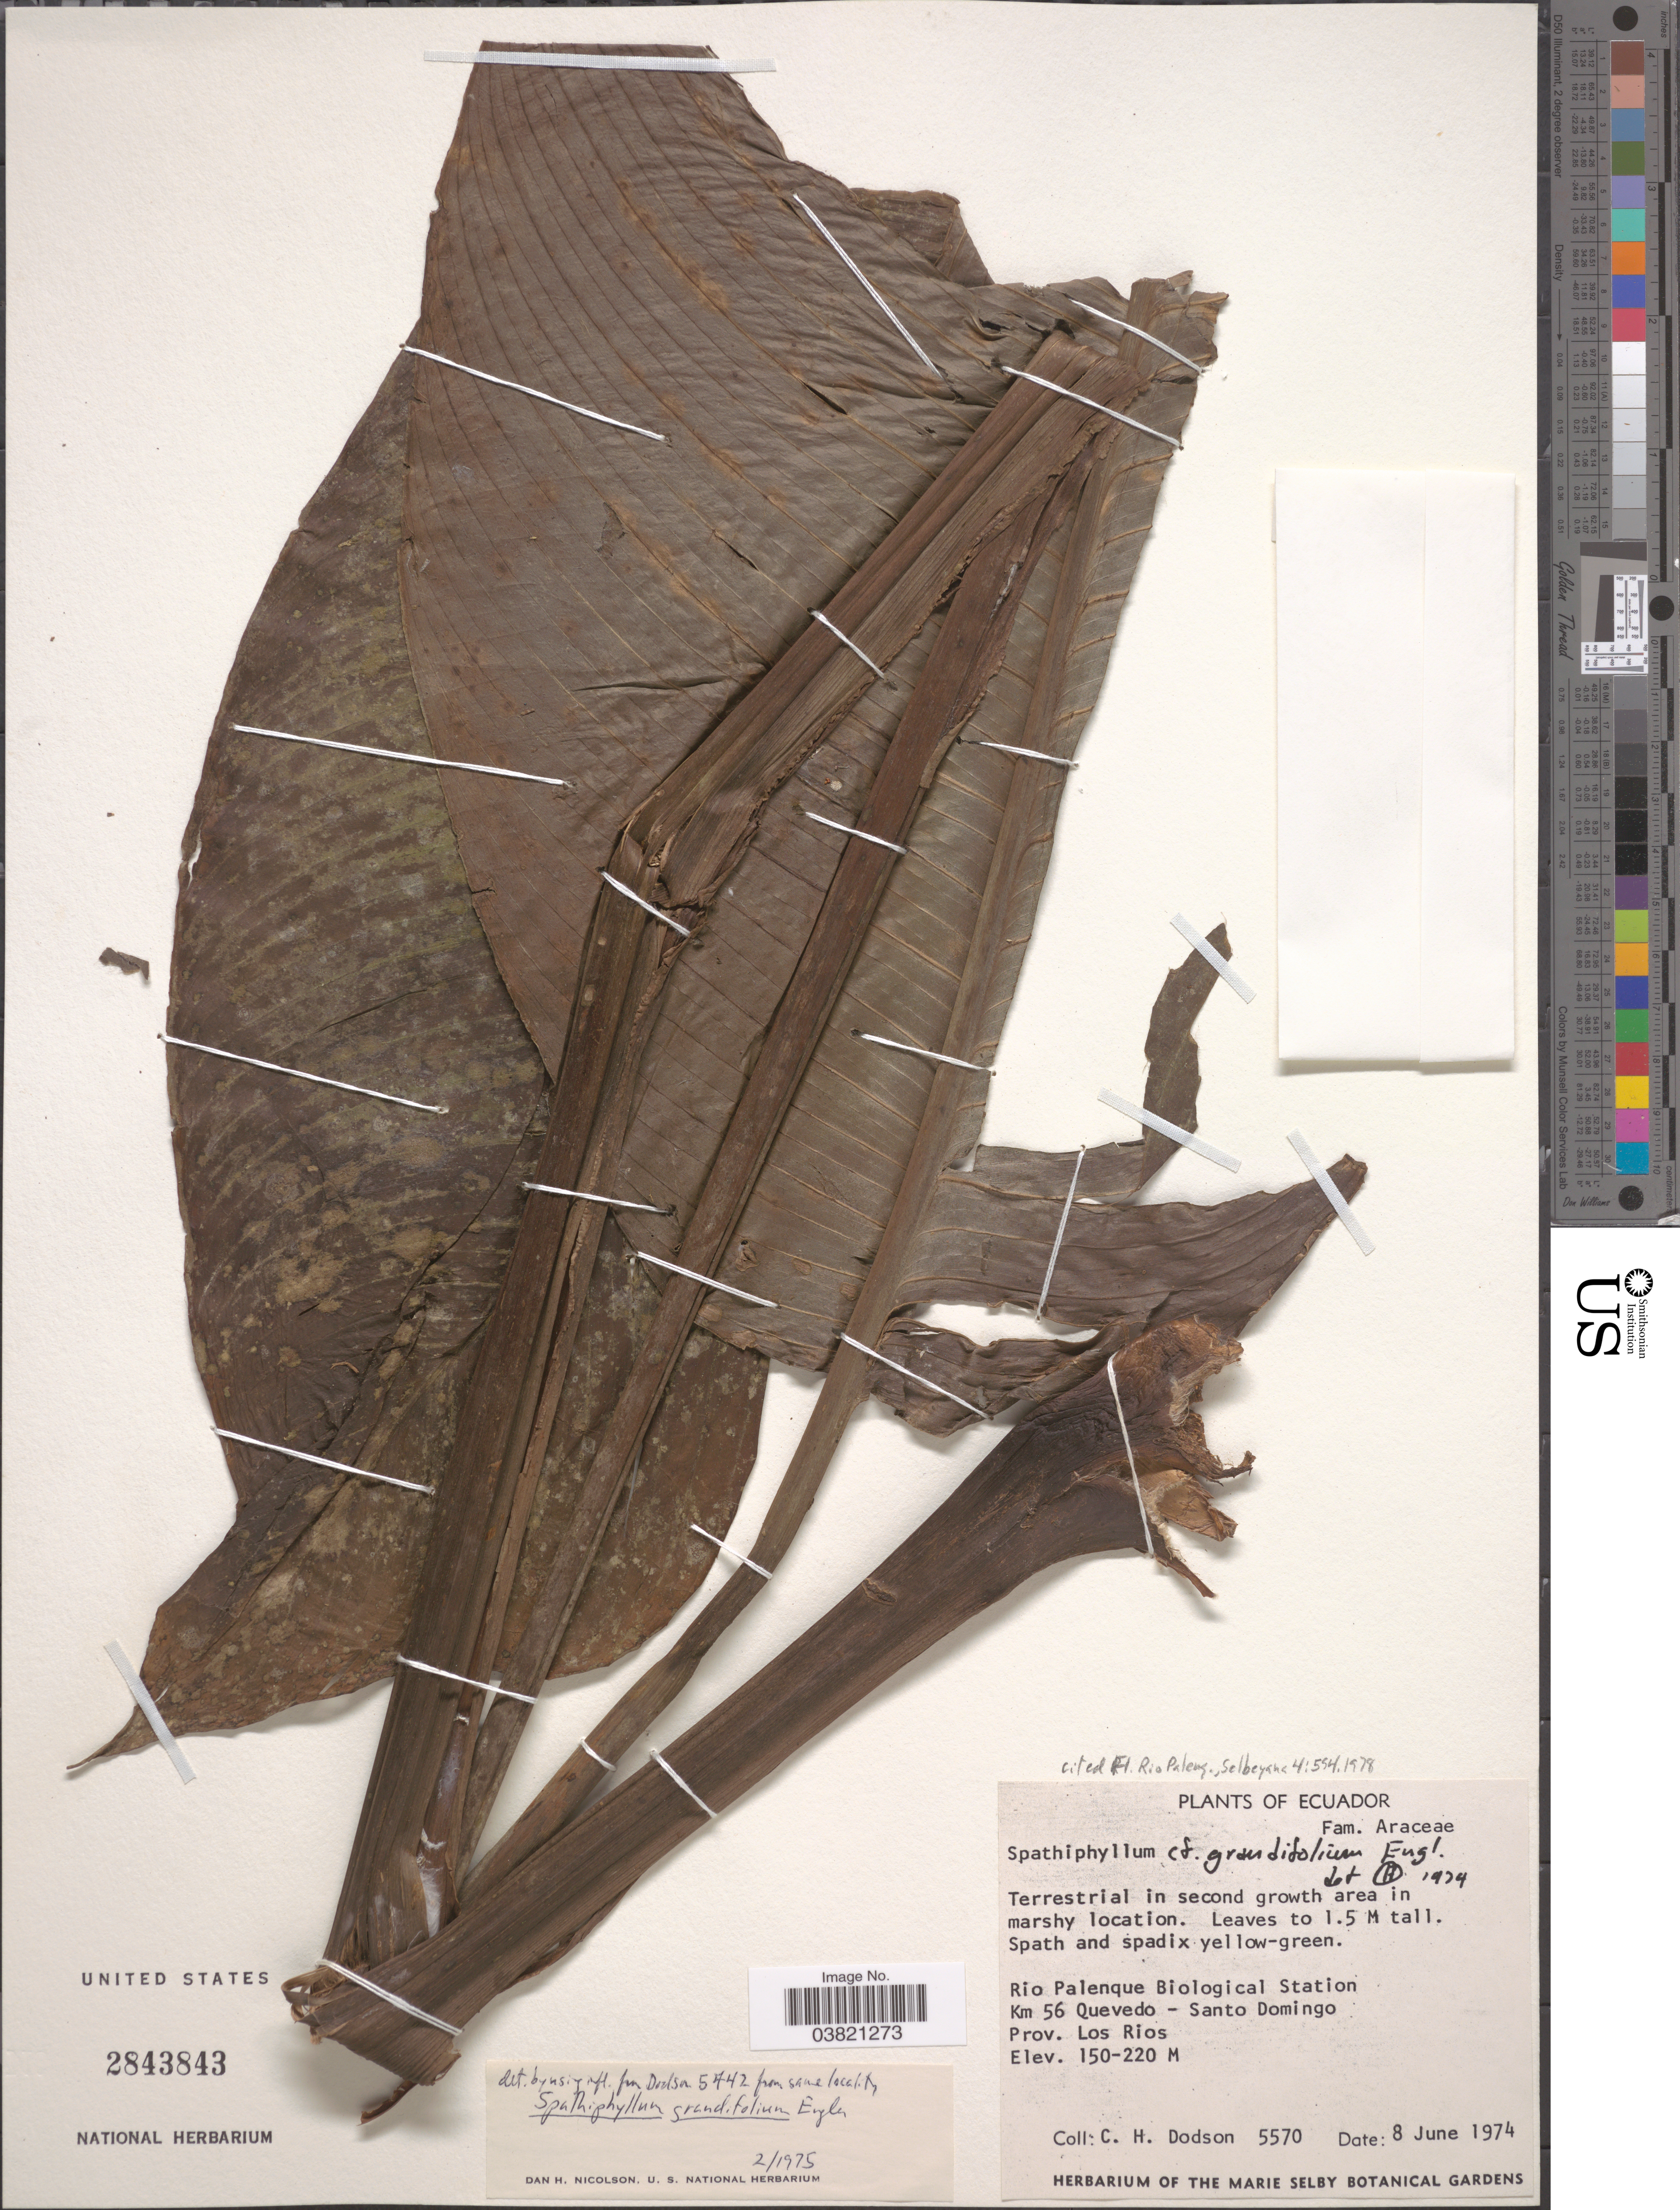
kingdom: Plantae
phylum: Tracheophyta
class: Liliopsida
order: Alismatales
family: Araceae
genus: Spathiphyllum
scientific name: Spathiphyllum grandifolium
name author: Engl.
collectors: C. H. Dodson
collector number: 5570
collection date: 1974-06-08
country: Ecuador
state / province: Los Ríos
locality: Rio Palenque Biological Station. Km 56 Quevedo- Santo Domingo.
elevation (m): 150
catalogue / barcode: US 2843843